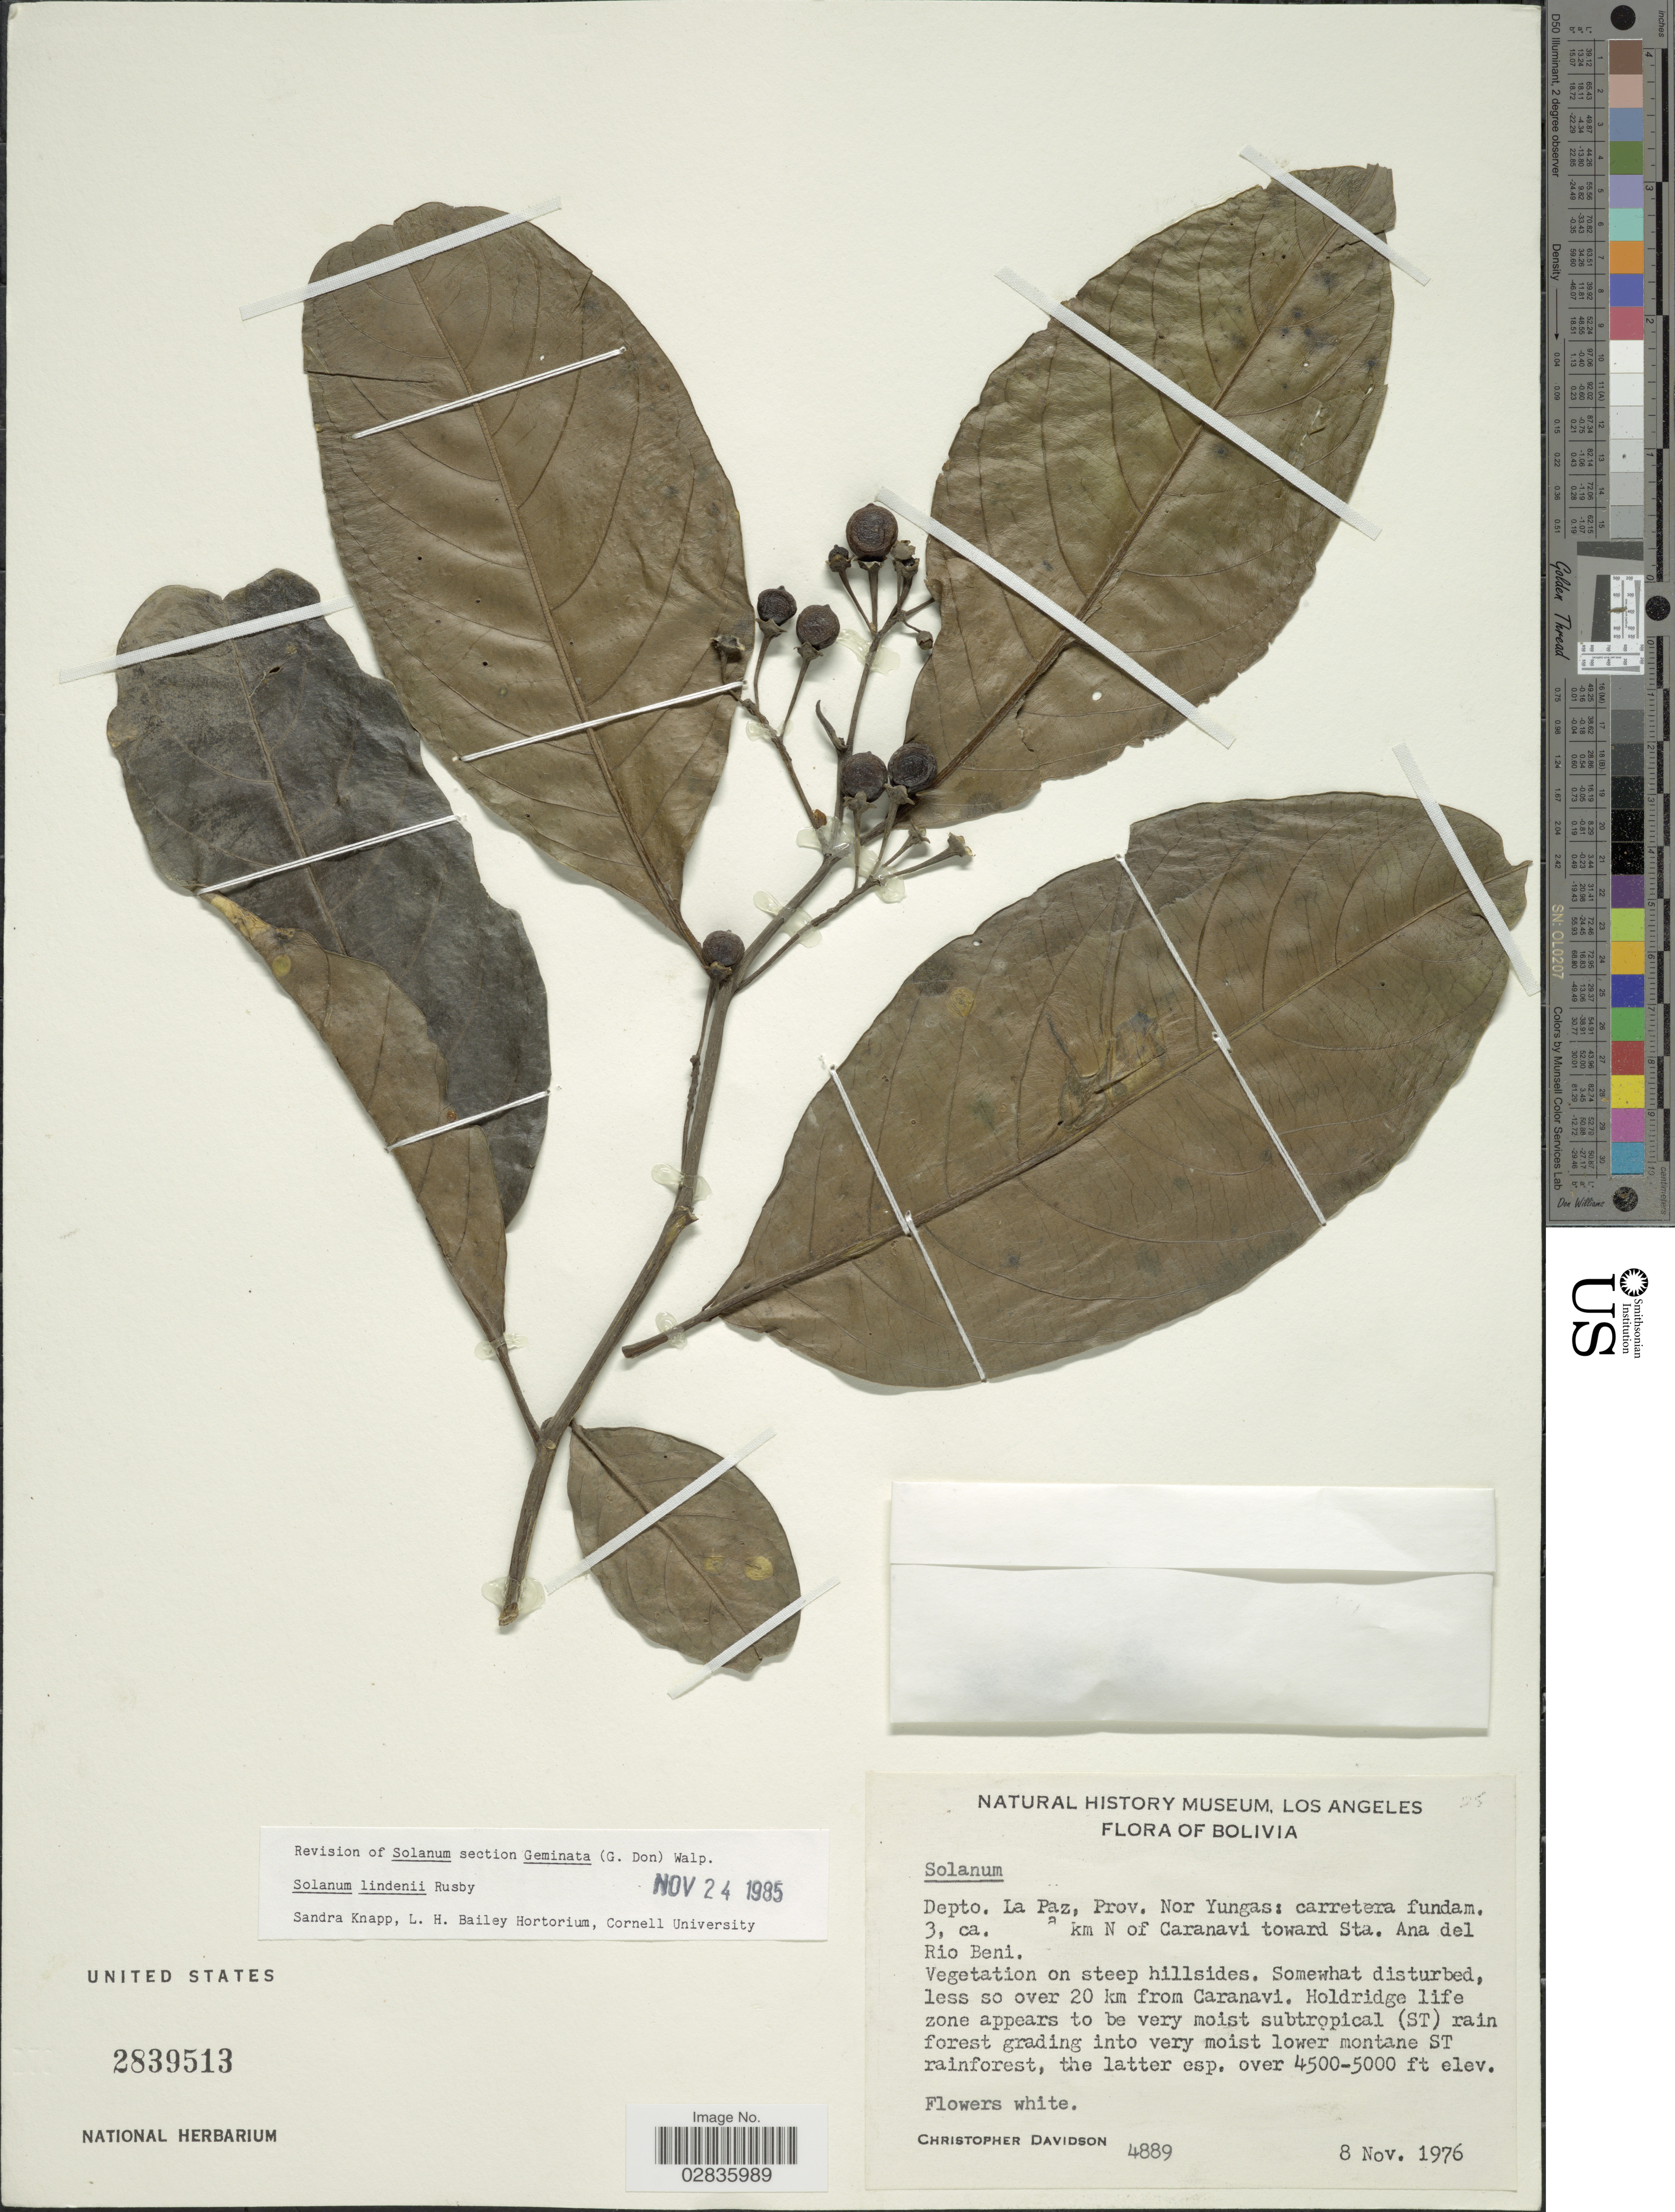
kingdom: Plantae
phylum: Tracheophyta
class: Magnoliopsida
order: Solanales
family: Solanaceae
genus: Solanum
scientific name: Solanum lindenii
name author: Rusby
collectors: C. Davidson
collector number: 4889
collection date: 1976-11-08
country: Bolivia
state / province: La Paz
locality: Depto. La Paz, Prov. Nor Yungas: carretera fundam. 3, ca. a km N of Caranavi toward Sta. Ana del Rio Beni.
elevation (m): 1372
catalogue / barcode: US 2839513